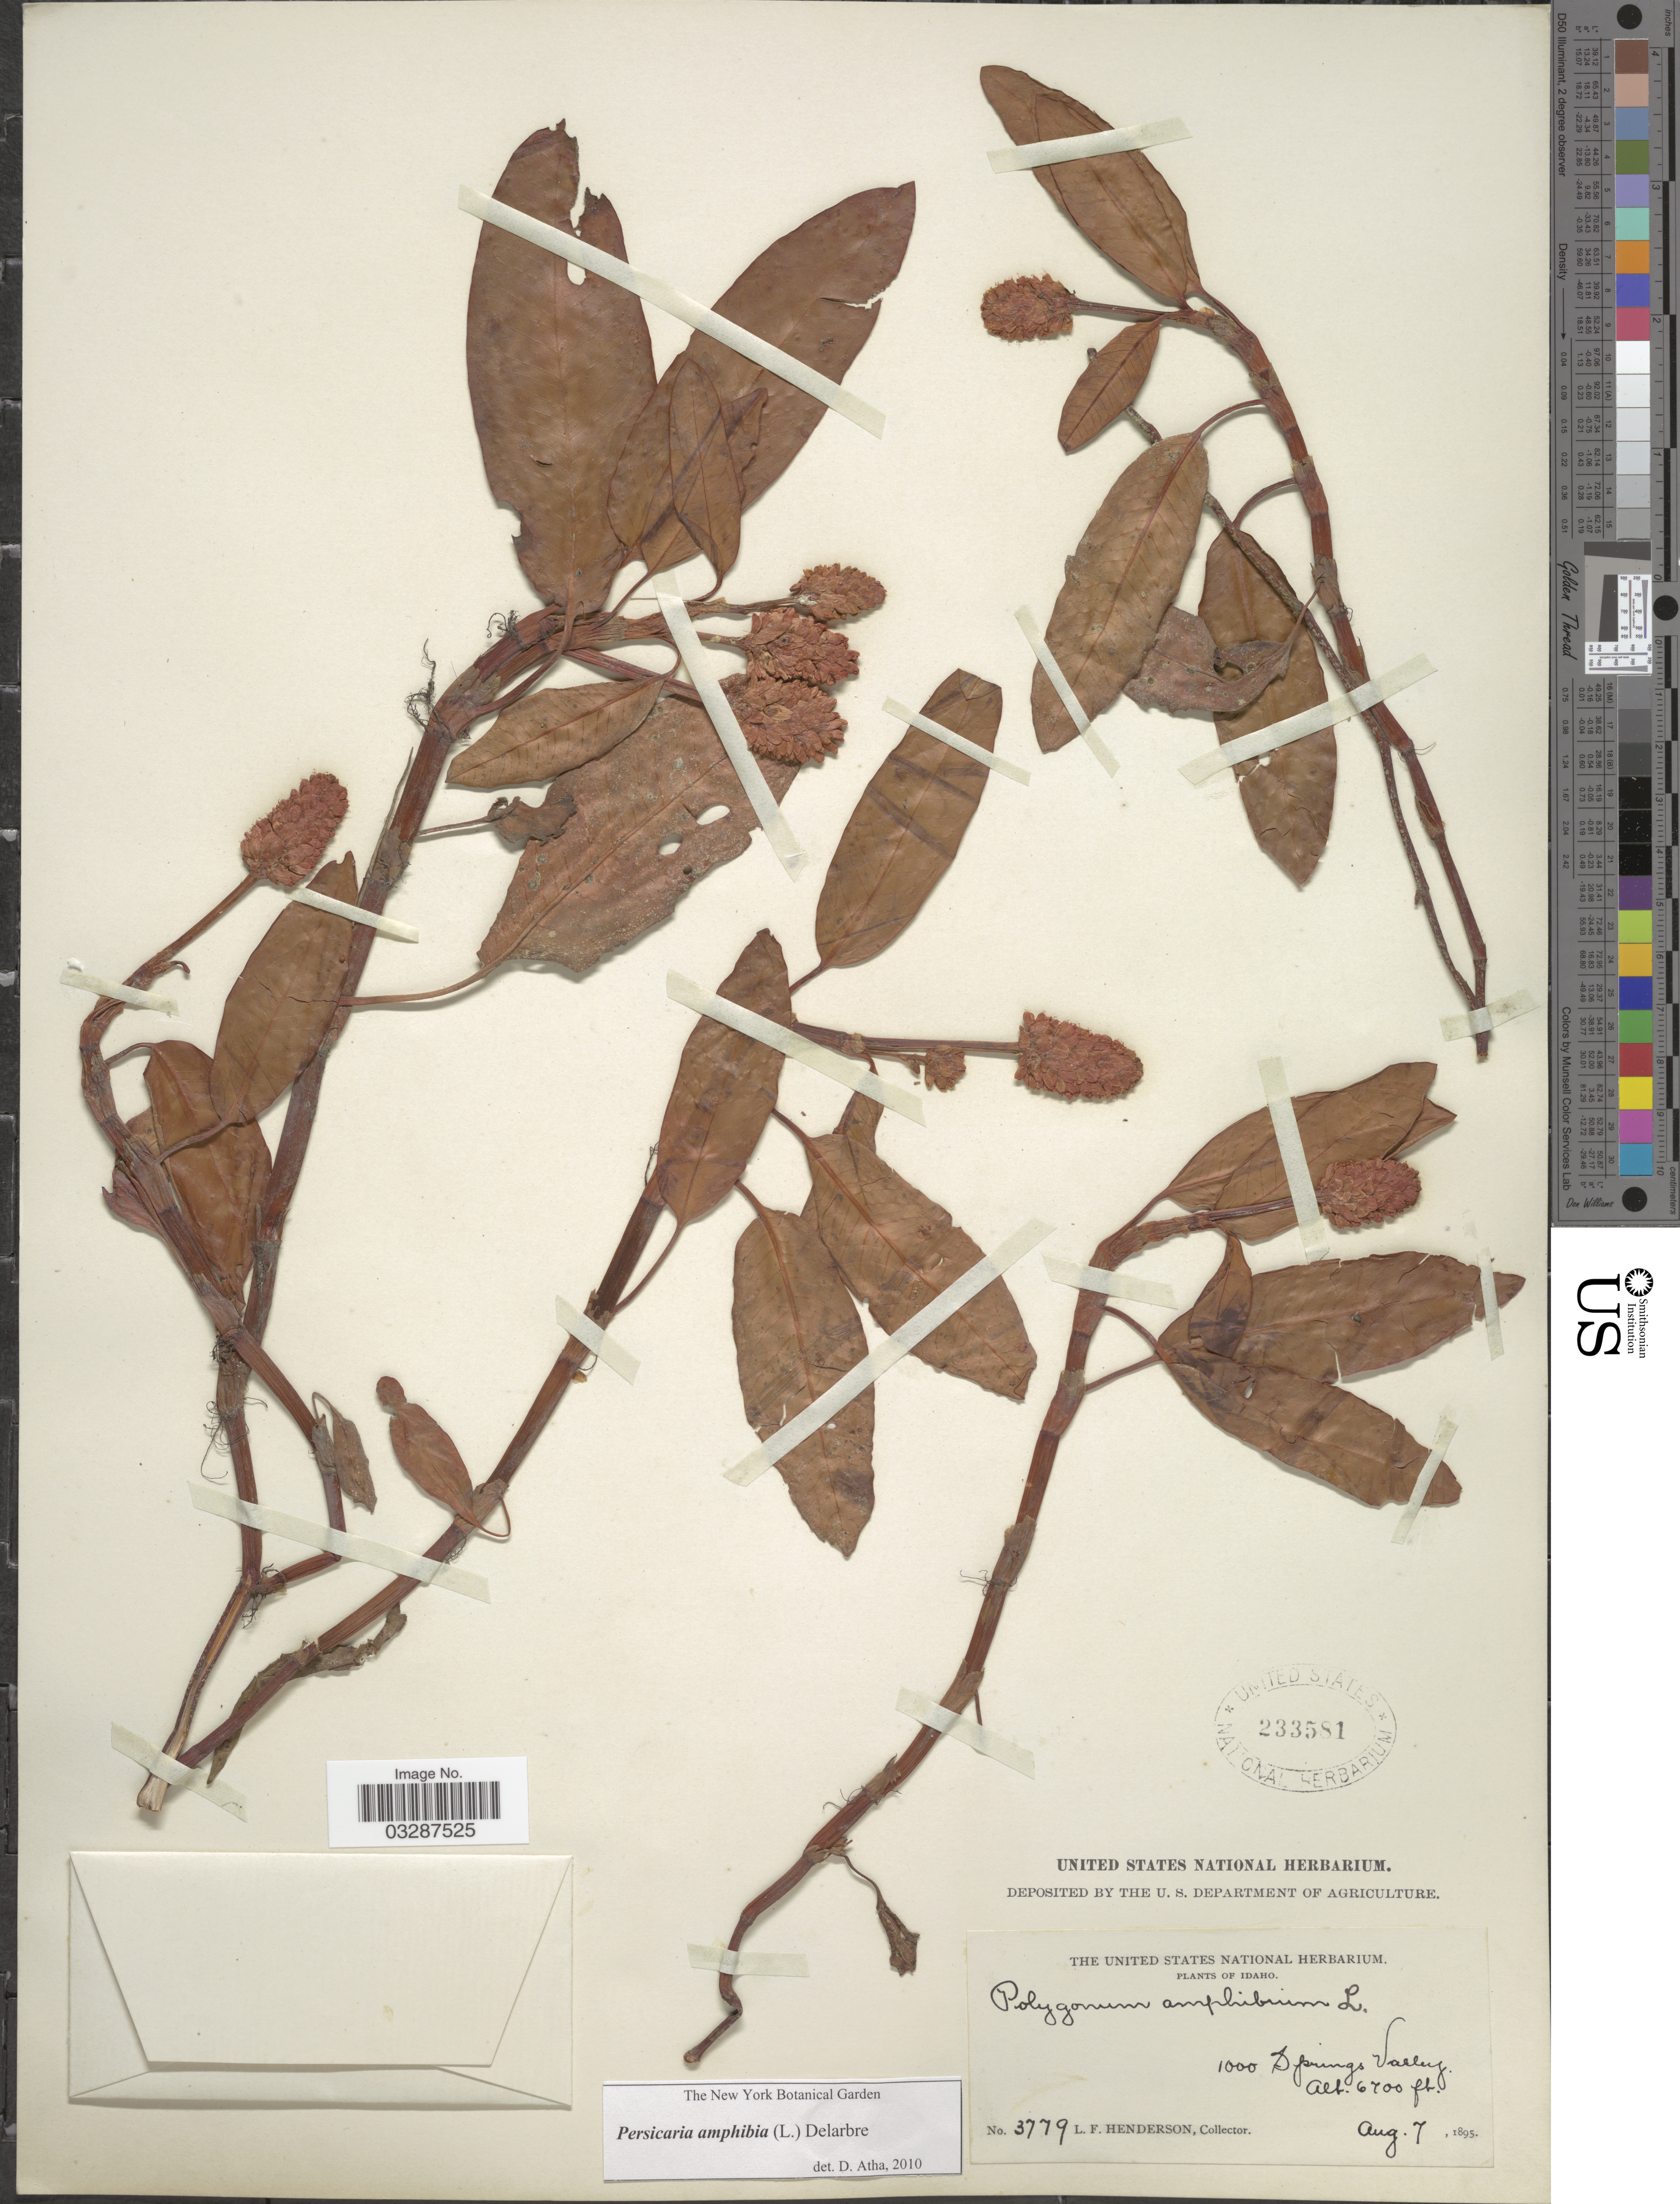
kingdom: Plantae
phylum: Tracheophyta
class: Magnoliopsida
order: Caryophyllales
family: Polygonaceae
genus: Persicaria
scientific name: Persicaria amphibia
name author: (L.) Delarbre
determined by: Atha, D. E.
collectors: L. Henderson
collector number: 3779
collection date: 1895-08-07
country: United States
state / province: Idaho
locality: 1000 Springs Valley.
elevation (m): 2042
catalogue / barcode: US 233581